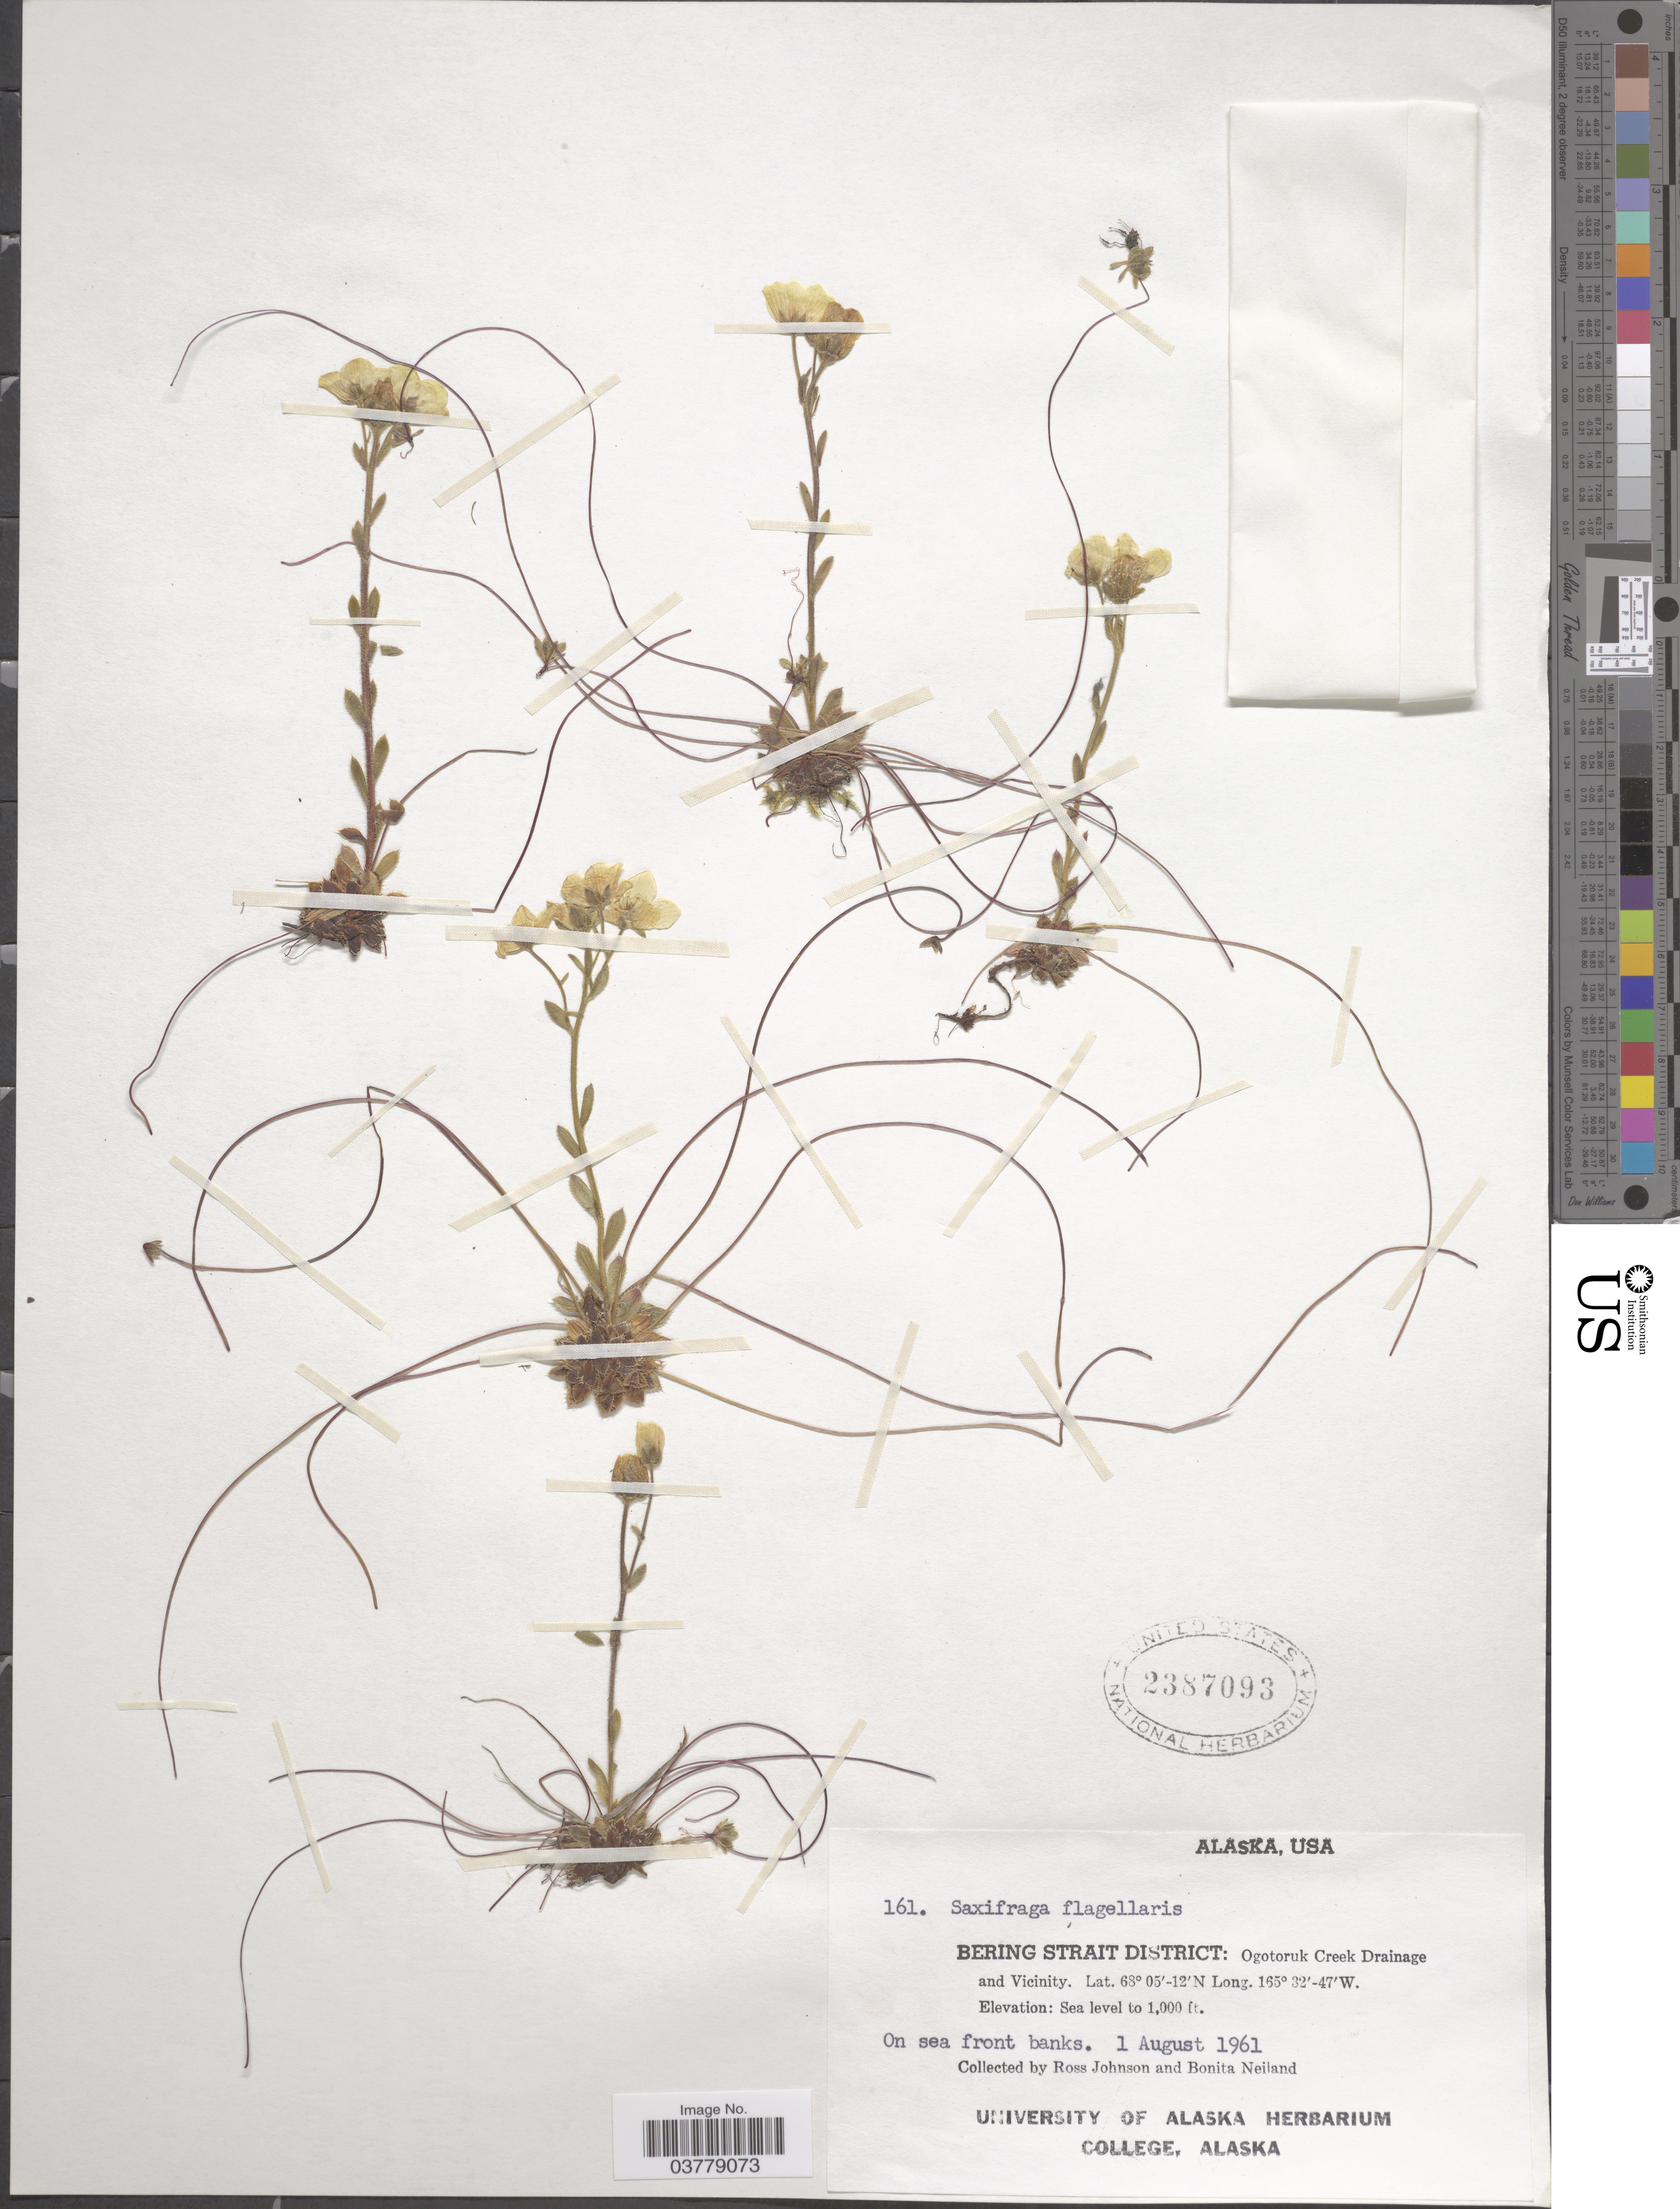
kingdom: Plantae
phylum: Tracheophyta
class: Magnoliopsida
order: Saxifragales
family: Saxifragaceae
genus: Saxifraga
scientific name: Saxifraga flagellaris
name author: Willd. ex Sternb.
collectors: R. Johnson & B. Neiland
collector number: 161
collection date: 1961-08-01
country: United States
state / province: Alaska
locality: Bering Strait District: Ogotoruk Creek Drainage and Vicinity.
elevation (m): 0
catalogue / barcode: US 2387093